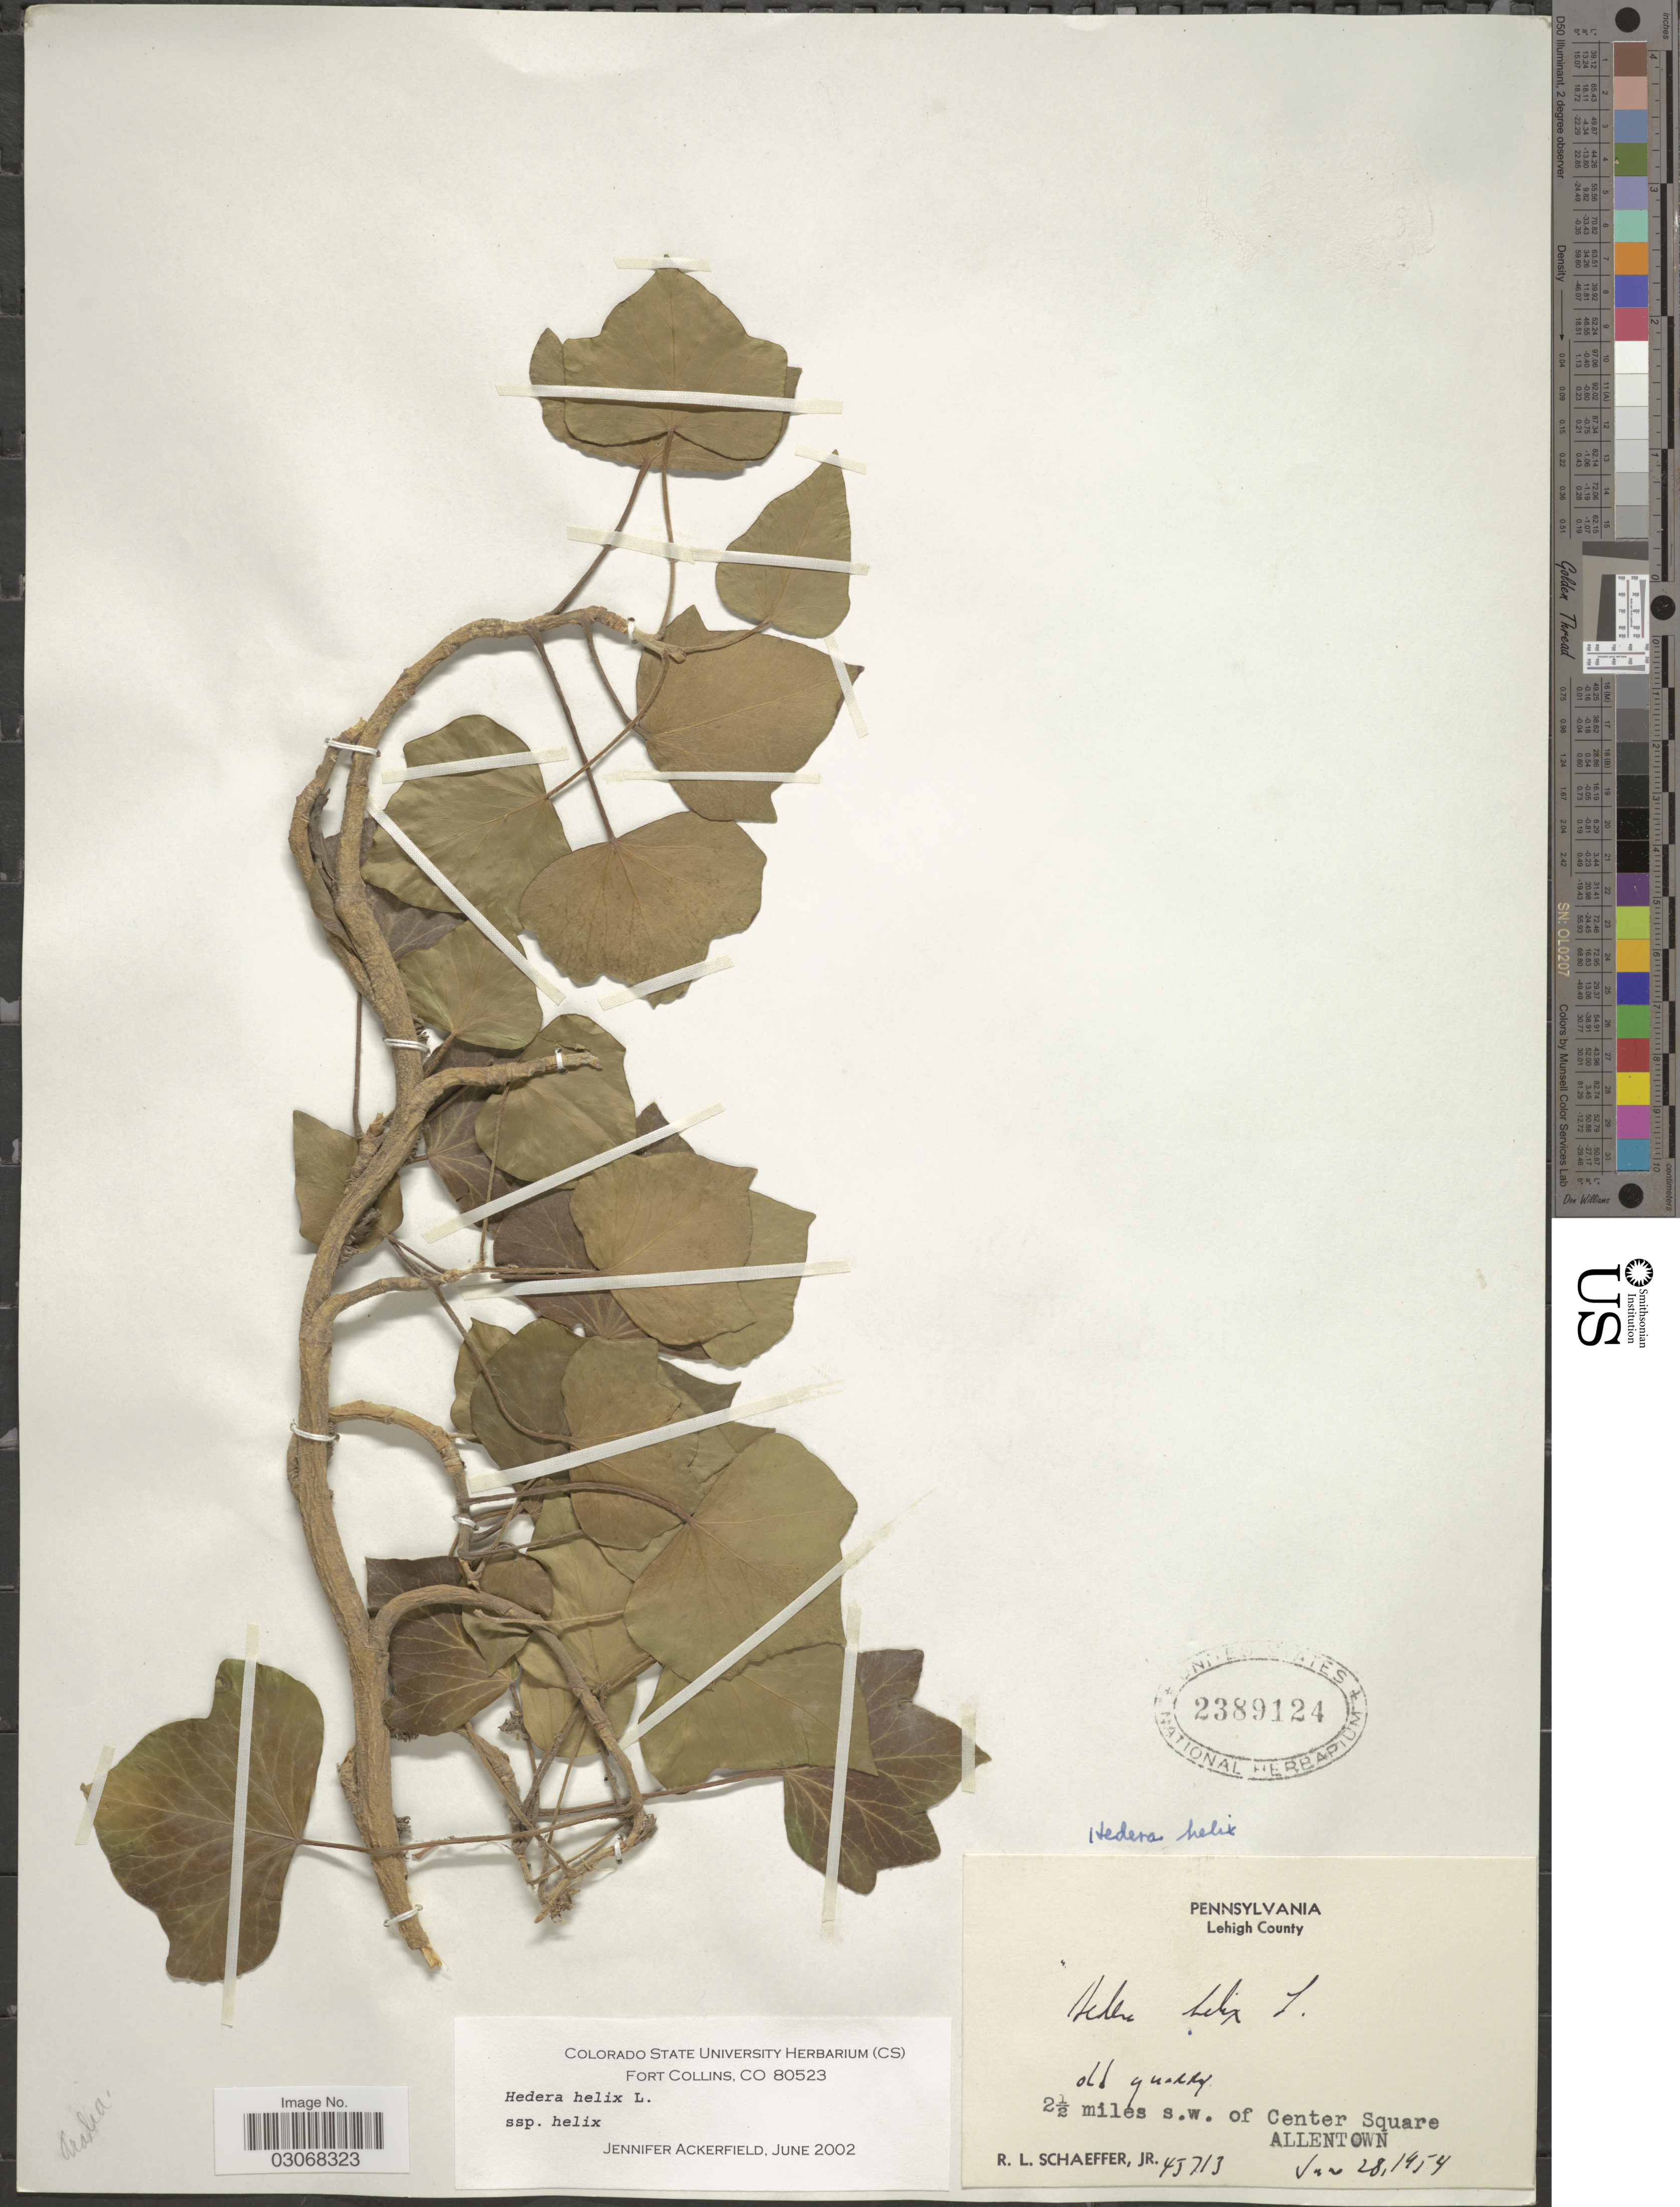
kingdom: Plantae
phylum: Tracheophyta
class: Magnoliopsida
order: Apiales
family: Araliaceae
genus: Hedera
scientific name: Hedera helix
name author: L.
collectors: R. L. Schaeffer Jr.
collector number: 45713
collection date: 1954-01-28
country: United States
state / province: Pennsylvania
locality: Lehigh County, 2½ miles s.w. of Center Square. Allentown.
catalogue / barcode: US 2389124